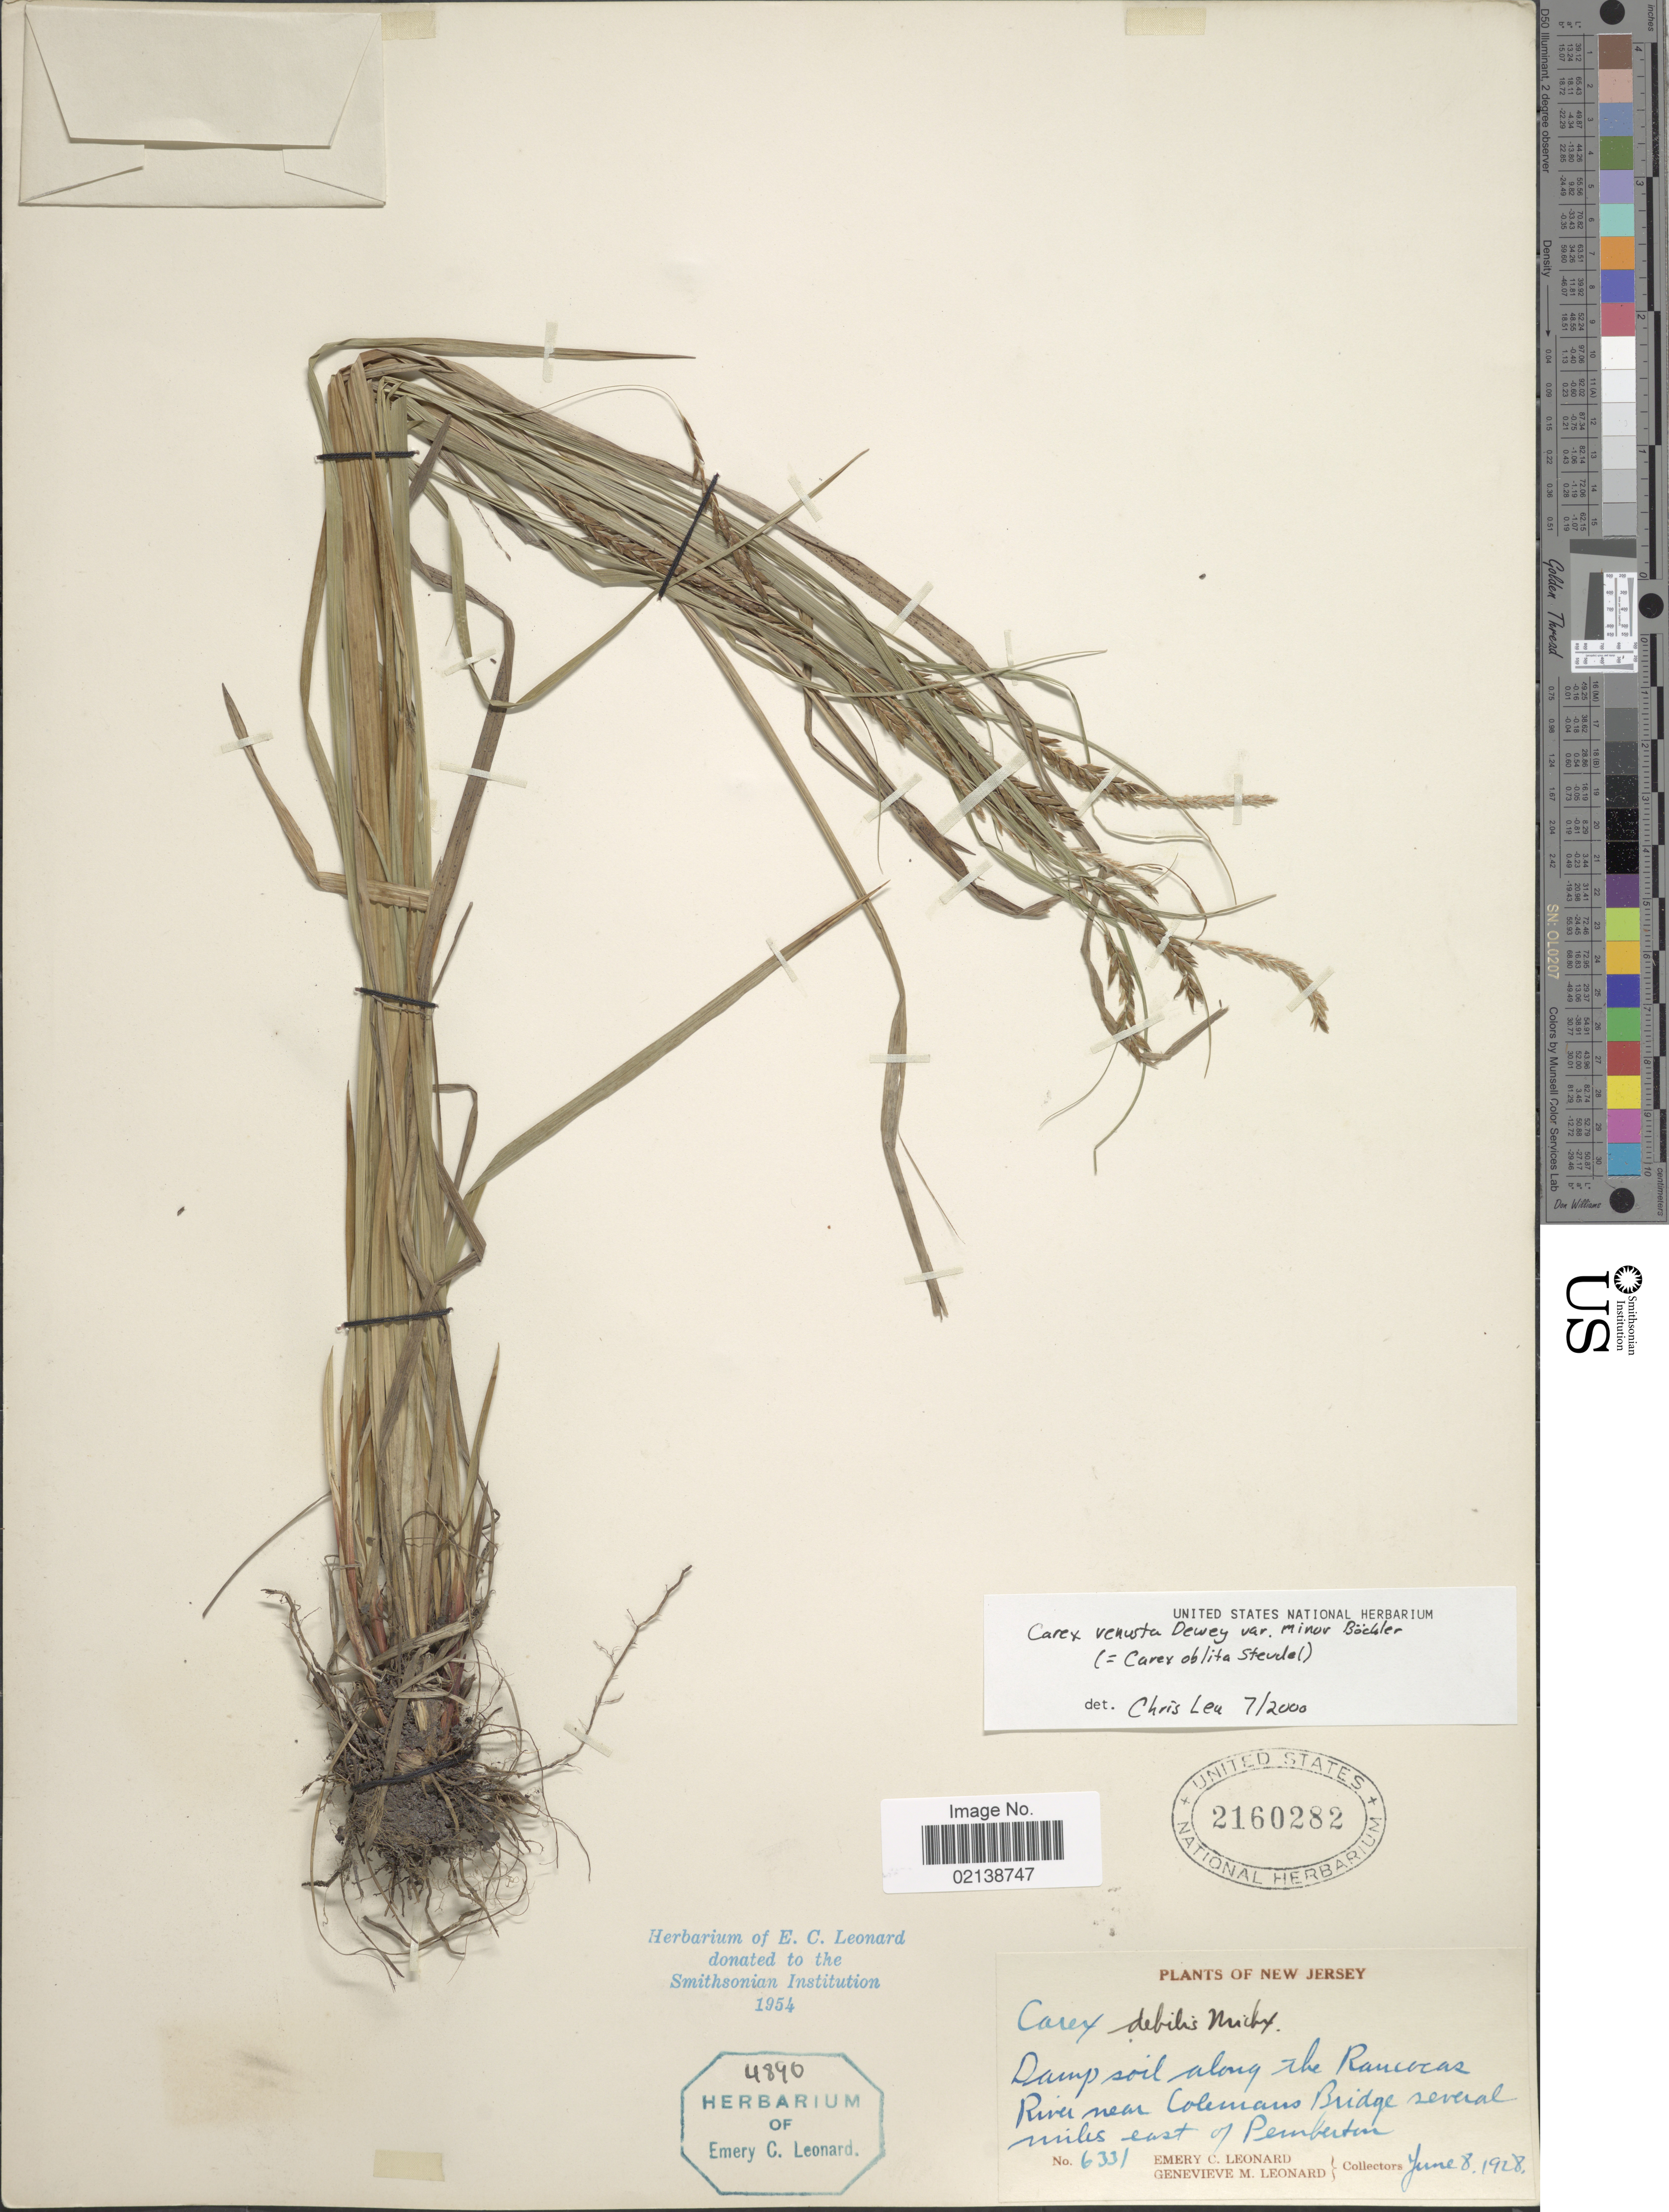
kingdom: Plantae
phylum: Tracheophyta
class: Liliopsida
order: Poales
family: Cyperaceae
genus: Carex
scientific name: Carex venusta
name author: Dewey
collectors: E. C. Leonard & G. M. Leonard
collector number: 6331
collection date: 1928-06-08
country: United States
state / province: New Jersey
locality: Damp soil along the Rancocas River near Colemans Bridge Several miles east of Pemberton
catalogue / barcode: US 2160282